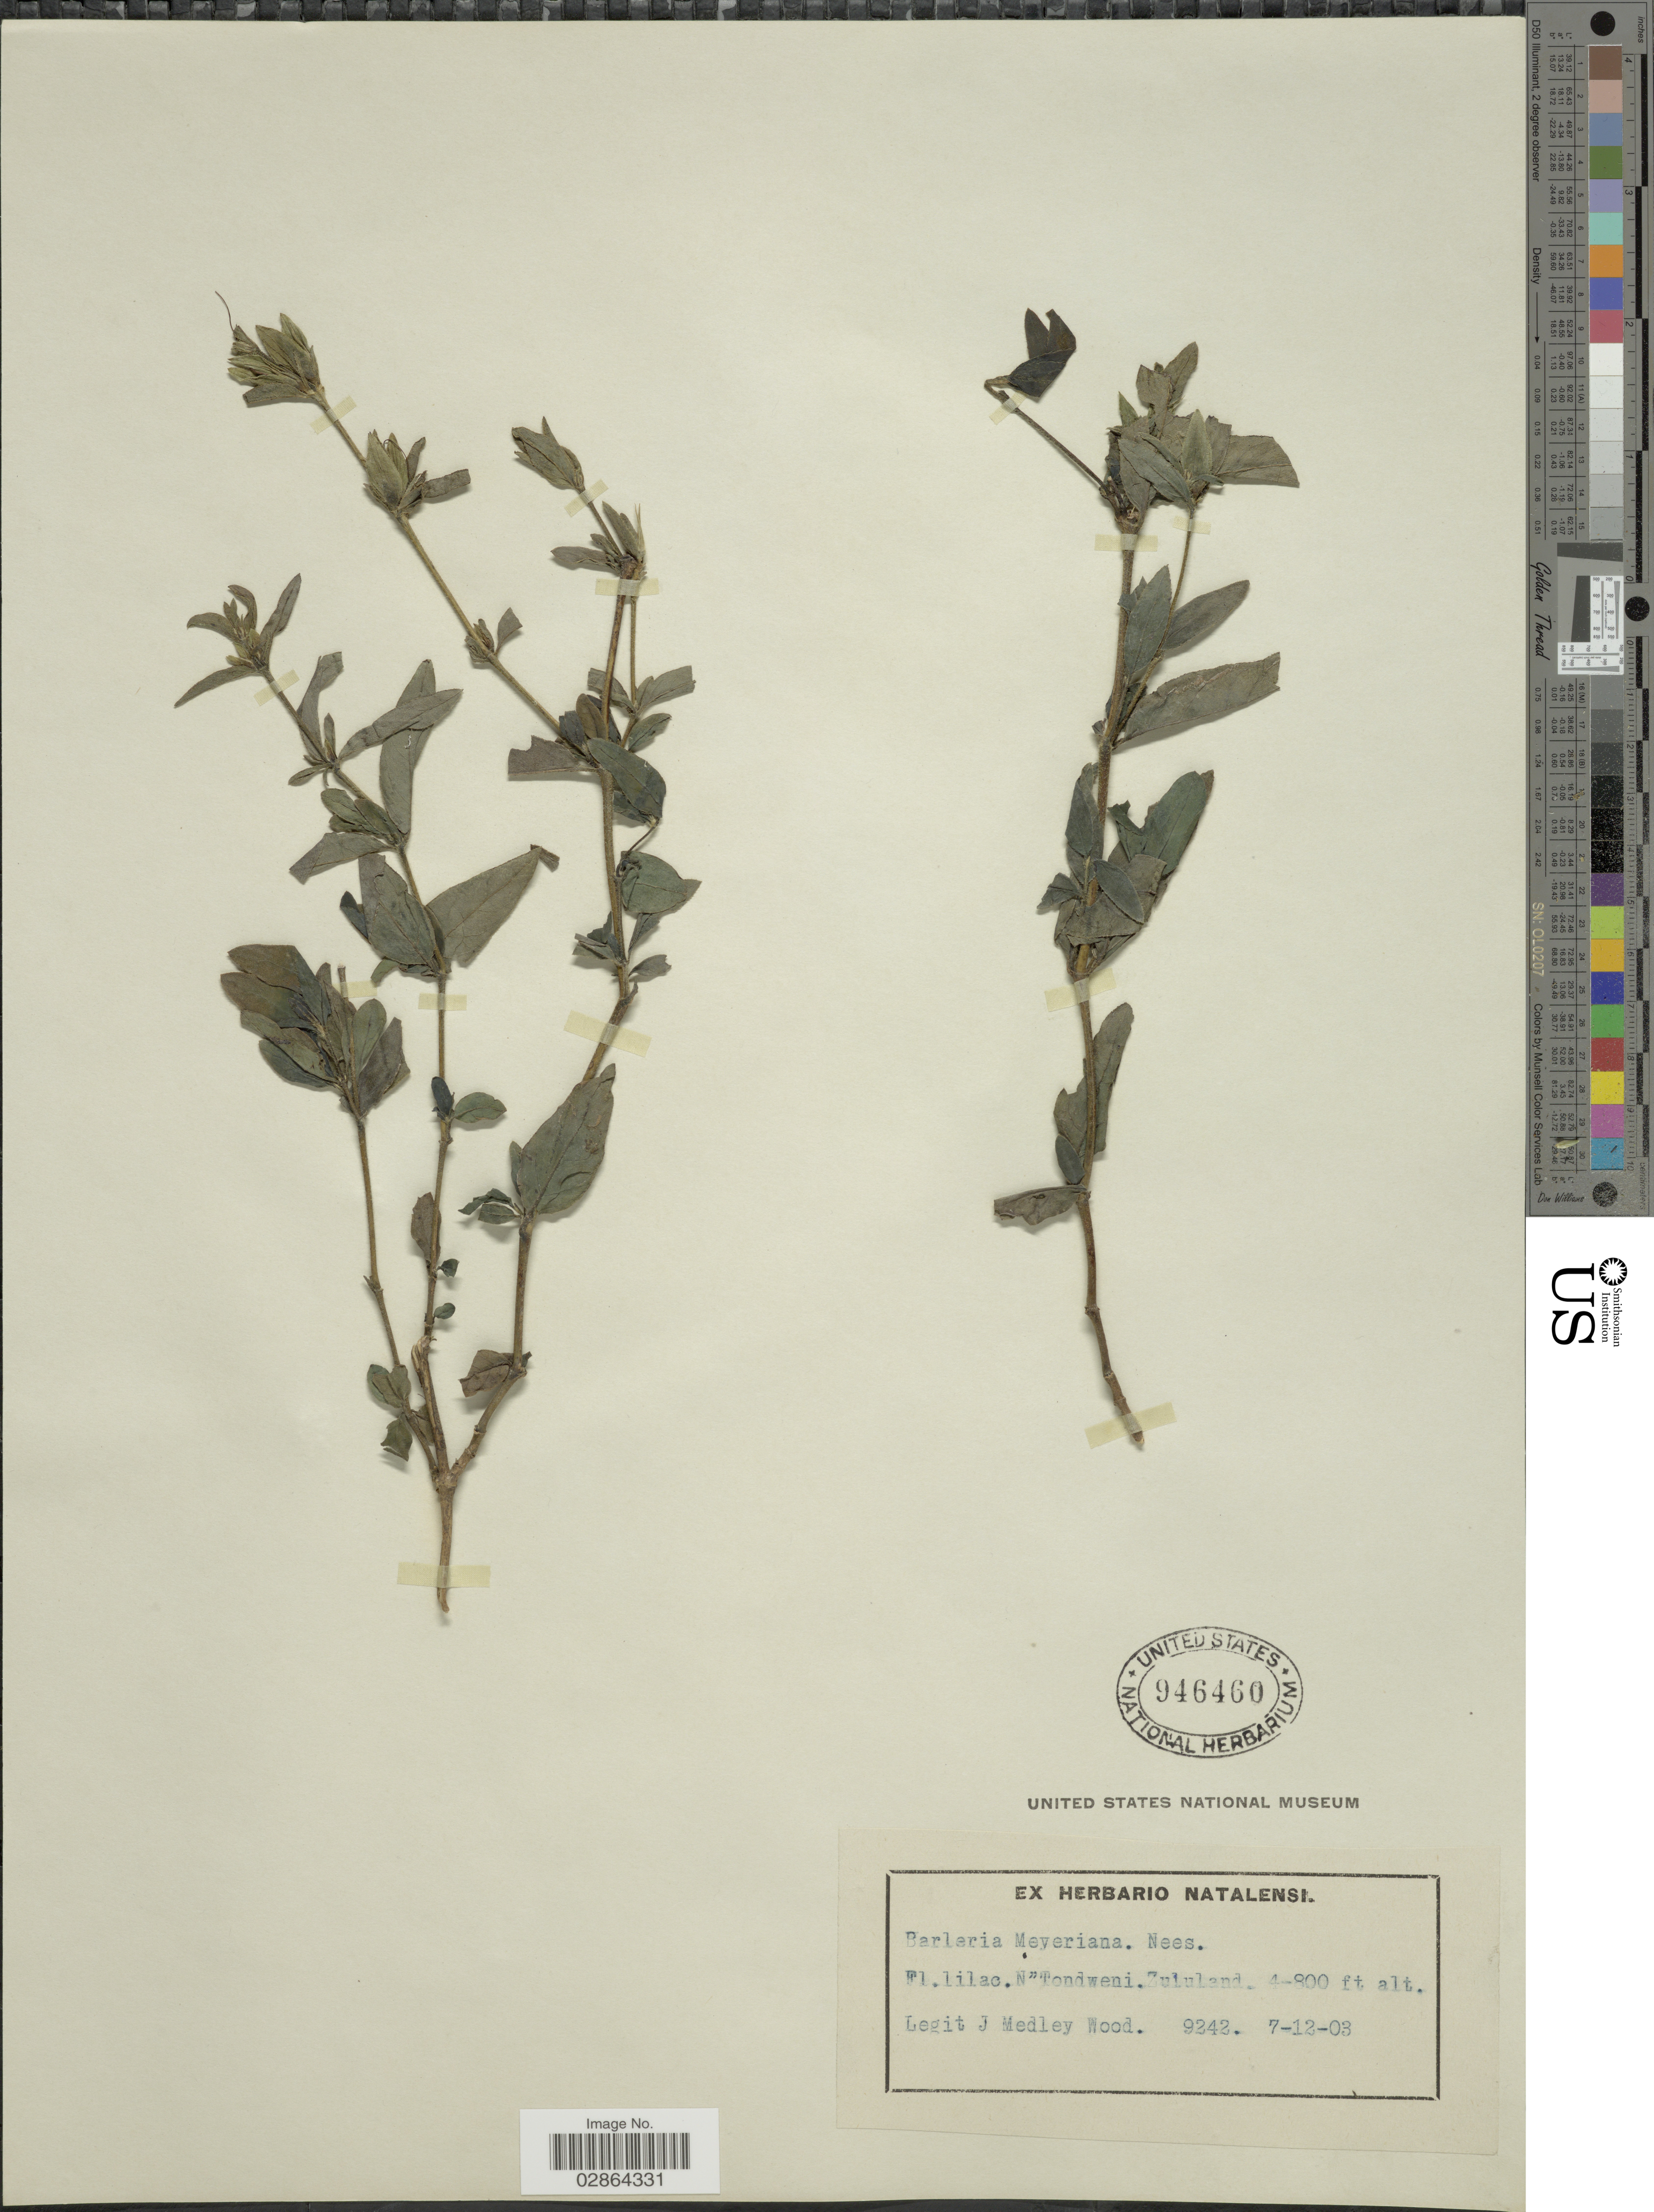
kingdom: Plantae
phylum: Tracheophyta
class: Magnoliopsida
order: Lamiales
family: Acanthaceae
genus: Barleria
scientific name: Barleria meyeriana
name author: Nees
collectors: J. Medley Wood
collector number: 9242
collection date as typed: Transcribed d/m/y: 7/12/3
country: South Africa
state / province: KwaZulu-Natal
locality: Tondweni. Zululand.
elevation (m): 122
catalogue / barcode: US 946460